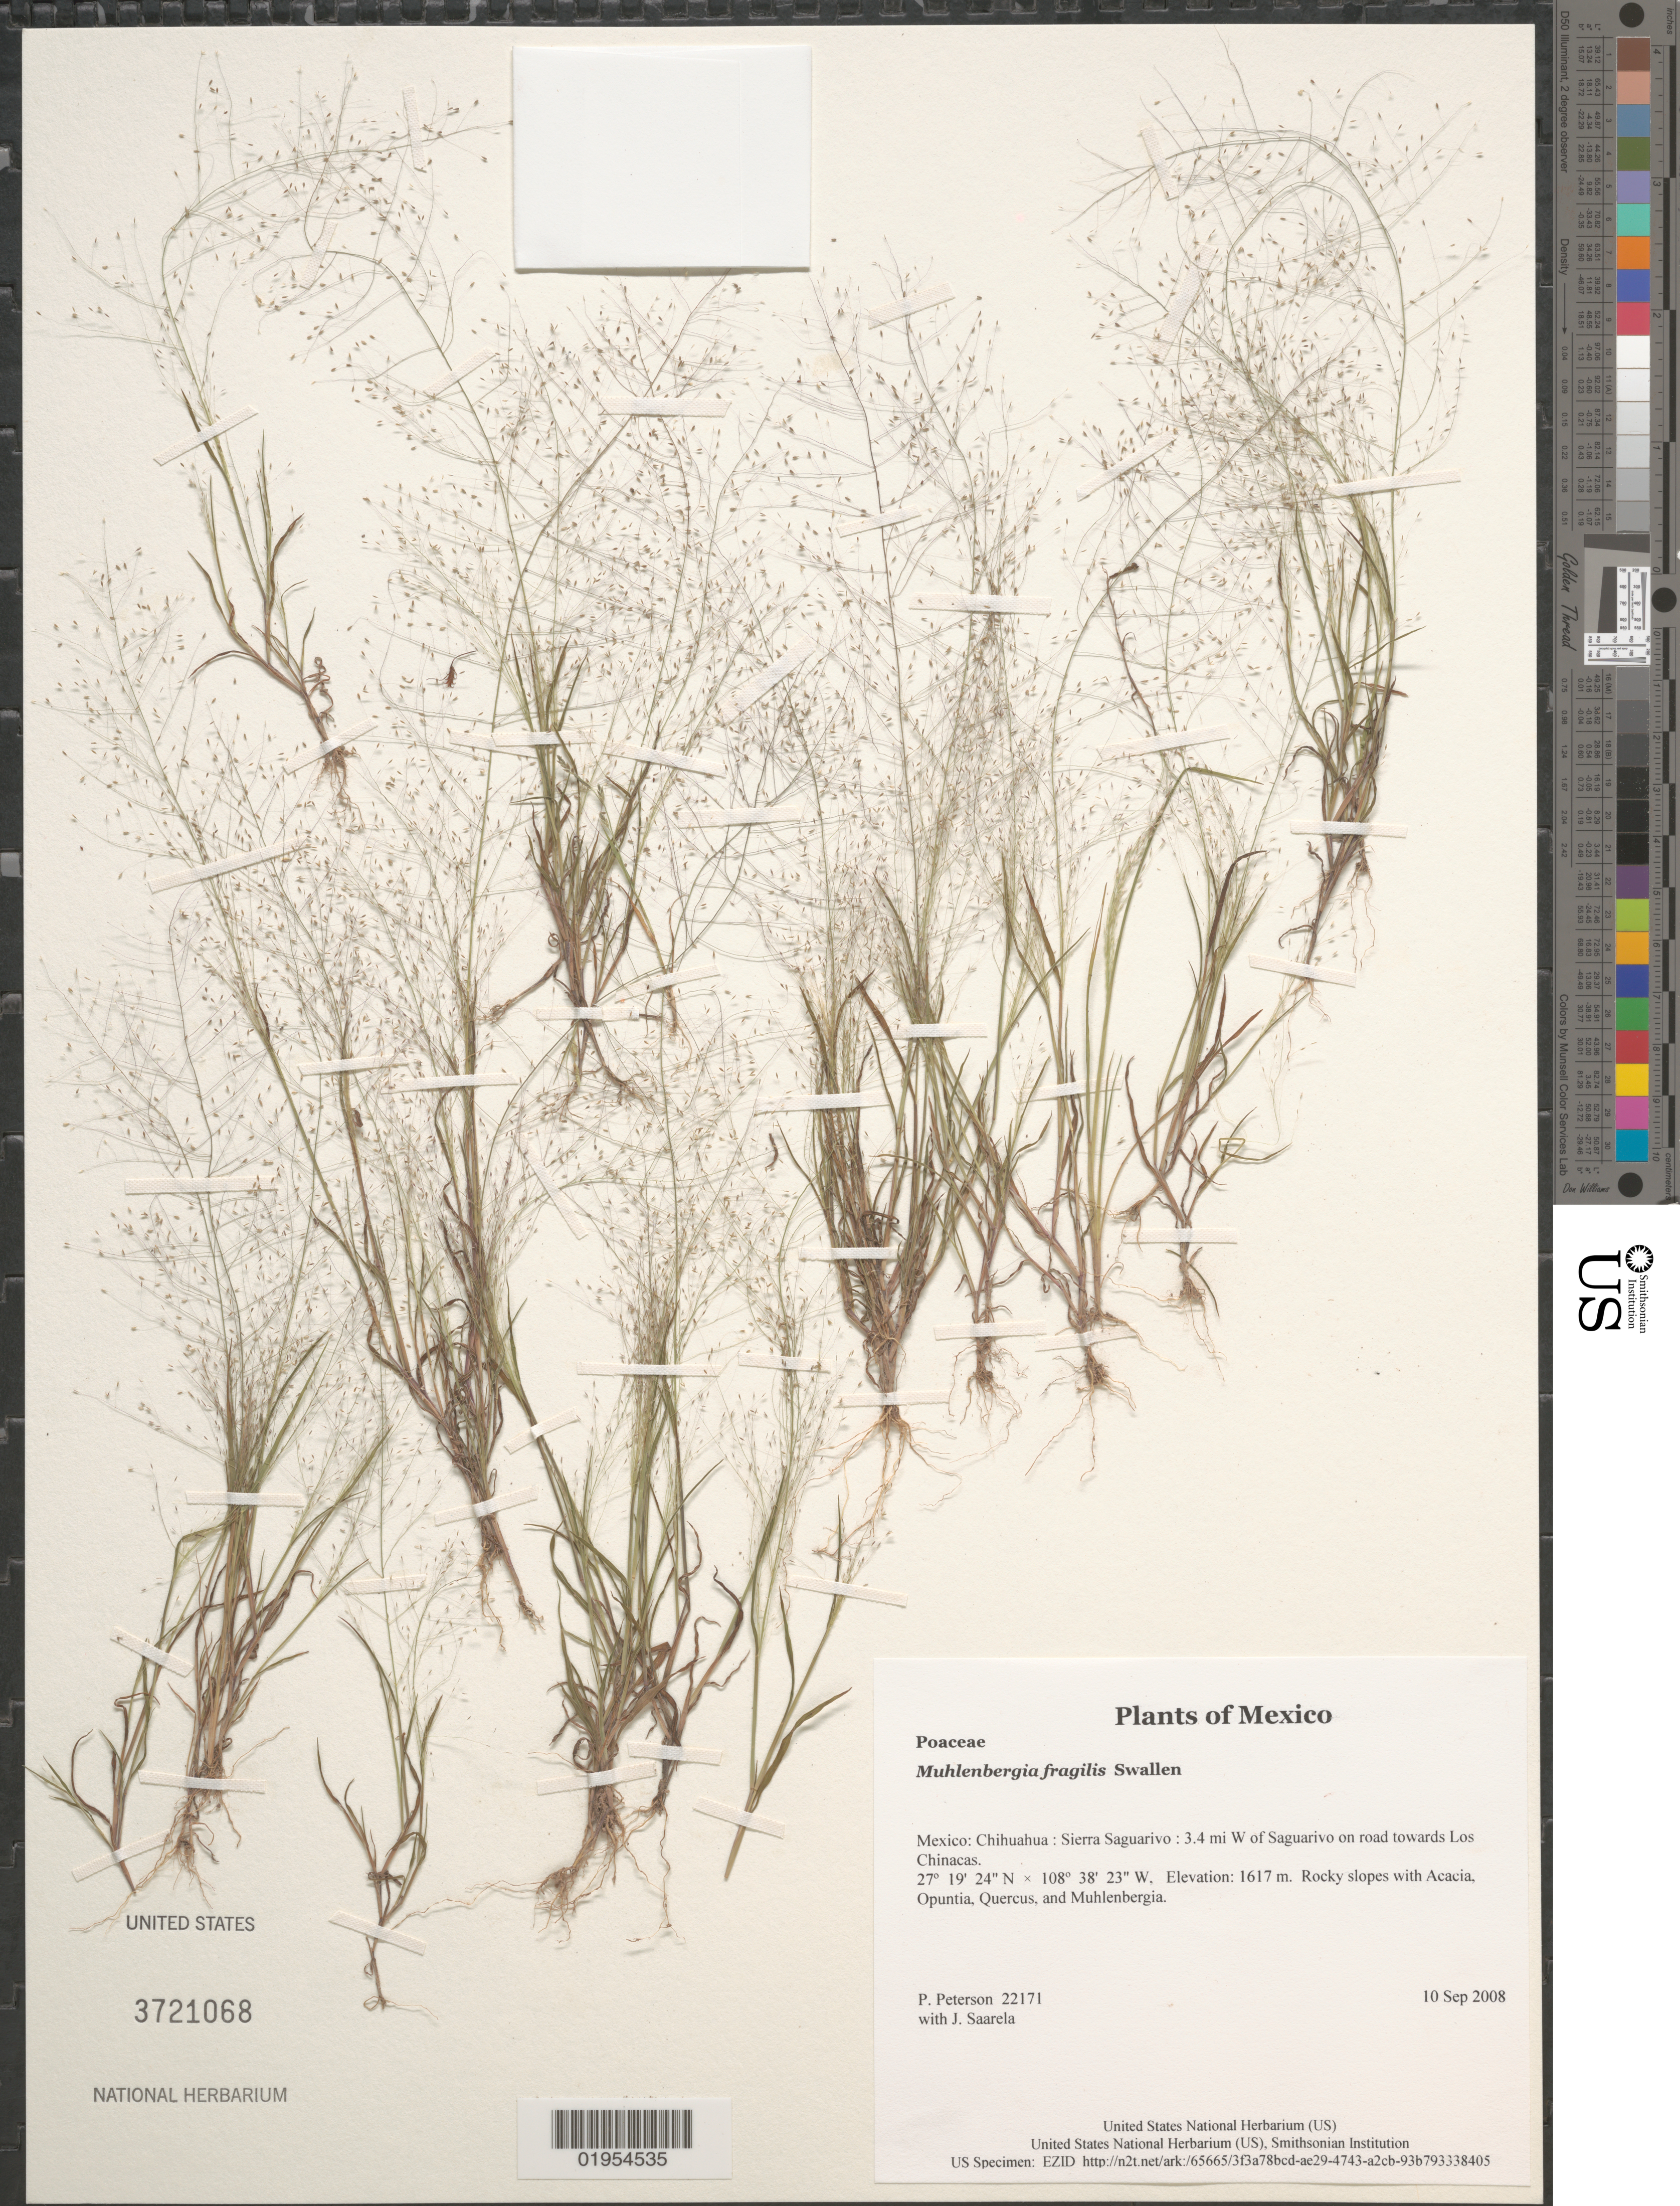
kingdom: Plantae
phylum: Tracheophyta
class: Liliopsida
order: Poales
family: Poaceae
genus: Muhlenbergia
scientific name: Muhlenbergia fragilis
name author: Swallen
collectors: P. M. Peterson & J. Saarela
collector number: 22171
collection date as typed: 10 Sep 2008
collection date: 2008-09-10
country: Mexico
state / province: Chihuahua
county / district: Sierra Saguarivo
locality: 3.4 mi W of Saguarivo on road towards Los Chinacas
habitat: Rocky slopes with Acacia, Opuntia, Quercus, and Muhlenbergia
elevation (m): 1617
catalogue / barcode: US 3721068